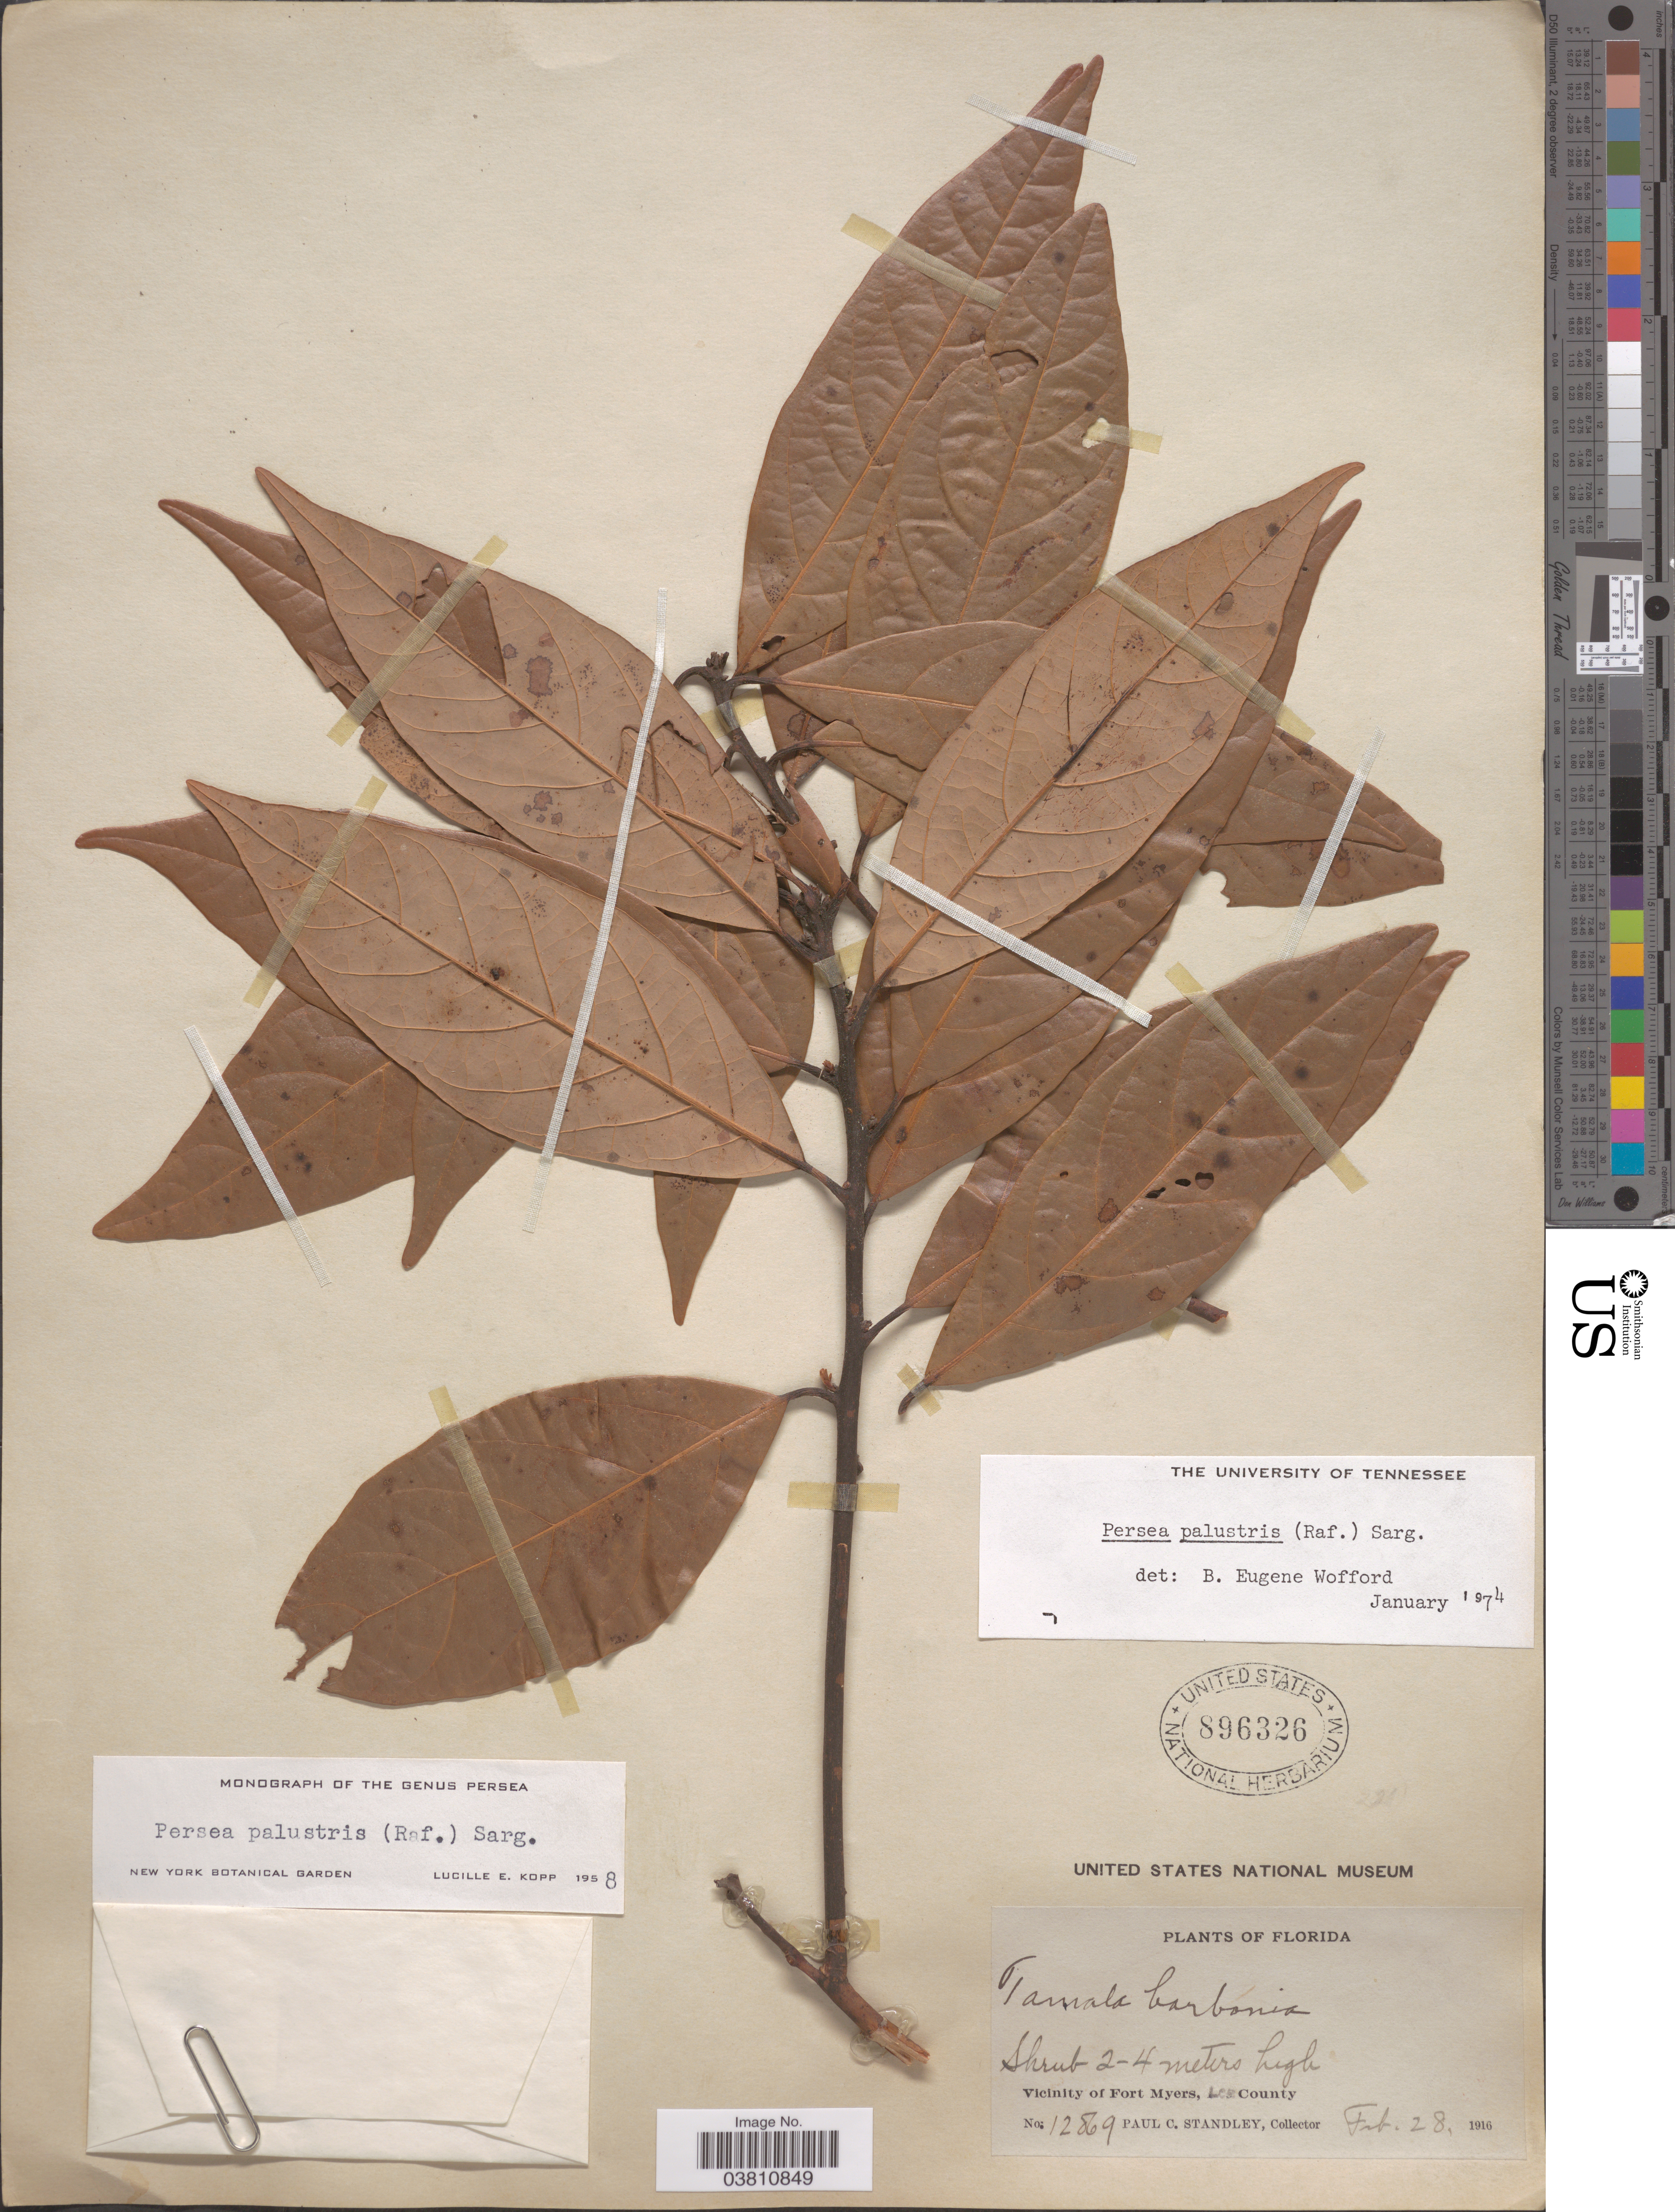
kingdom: Plantae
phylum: Tracheophyta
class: Magnoliopsida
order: Laurales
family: Lauraceae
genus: Persea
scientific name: Persea palustris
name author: (Raf.) Sarg.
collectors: P. C. Standley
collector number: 12869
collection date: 1916-02-28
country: United States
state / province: Florida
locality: Vicinity of Fort Myers, Lee County.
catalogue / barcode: US 896326